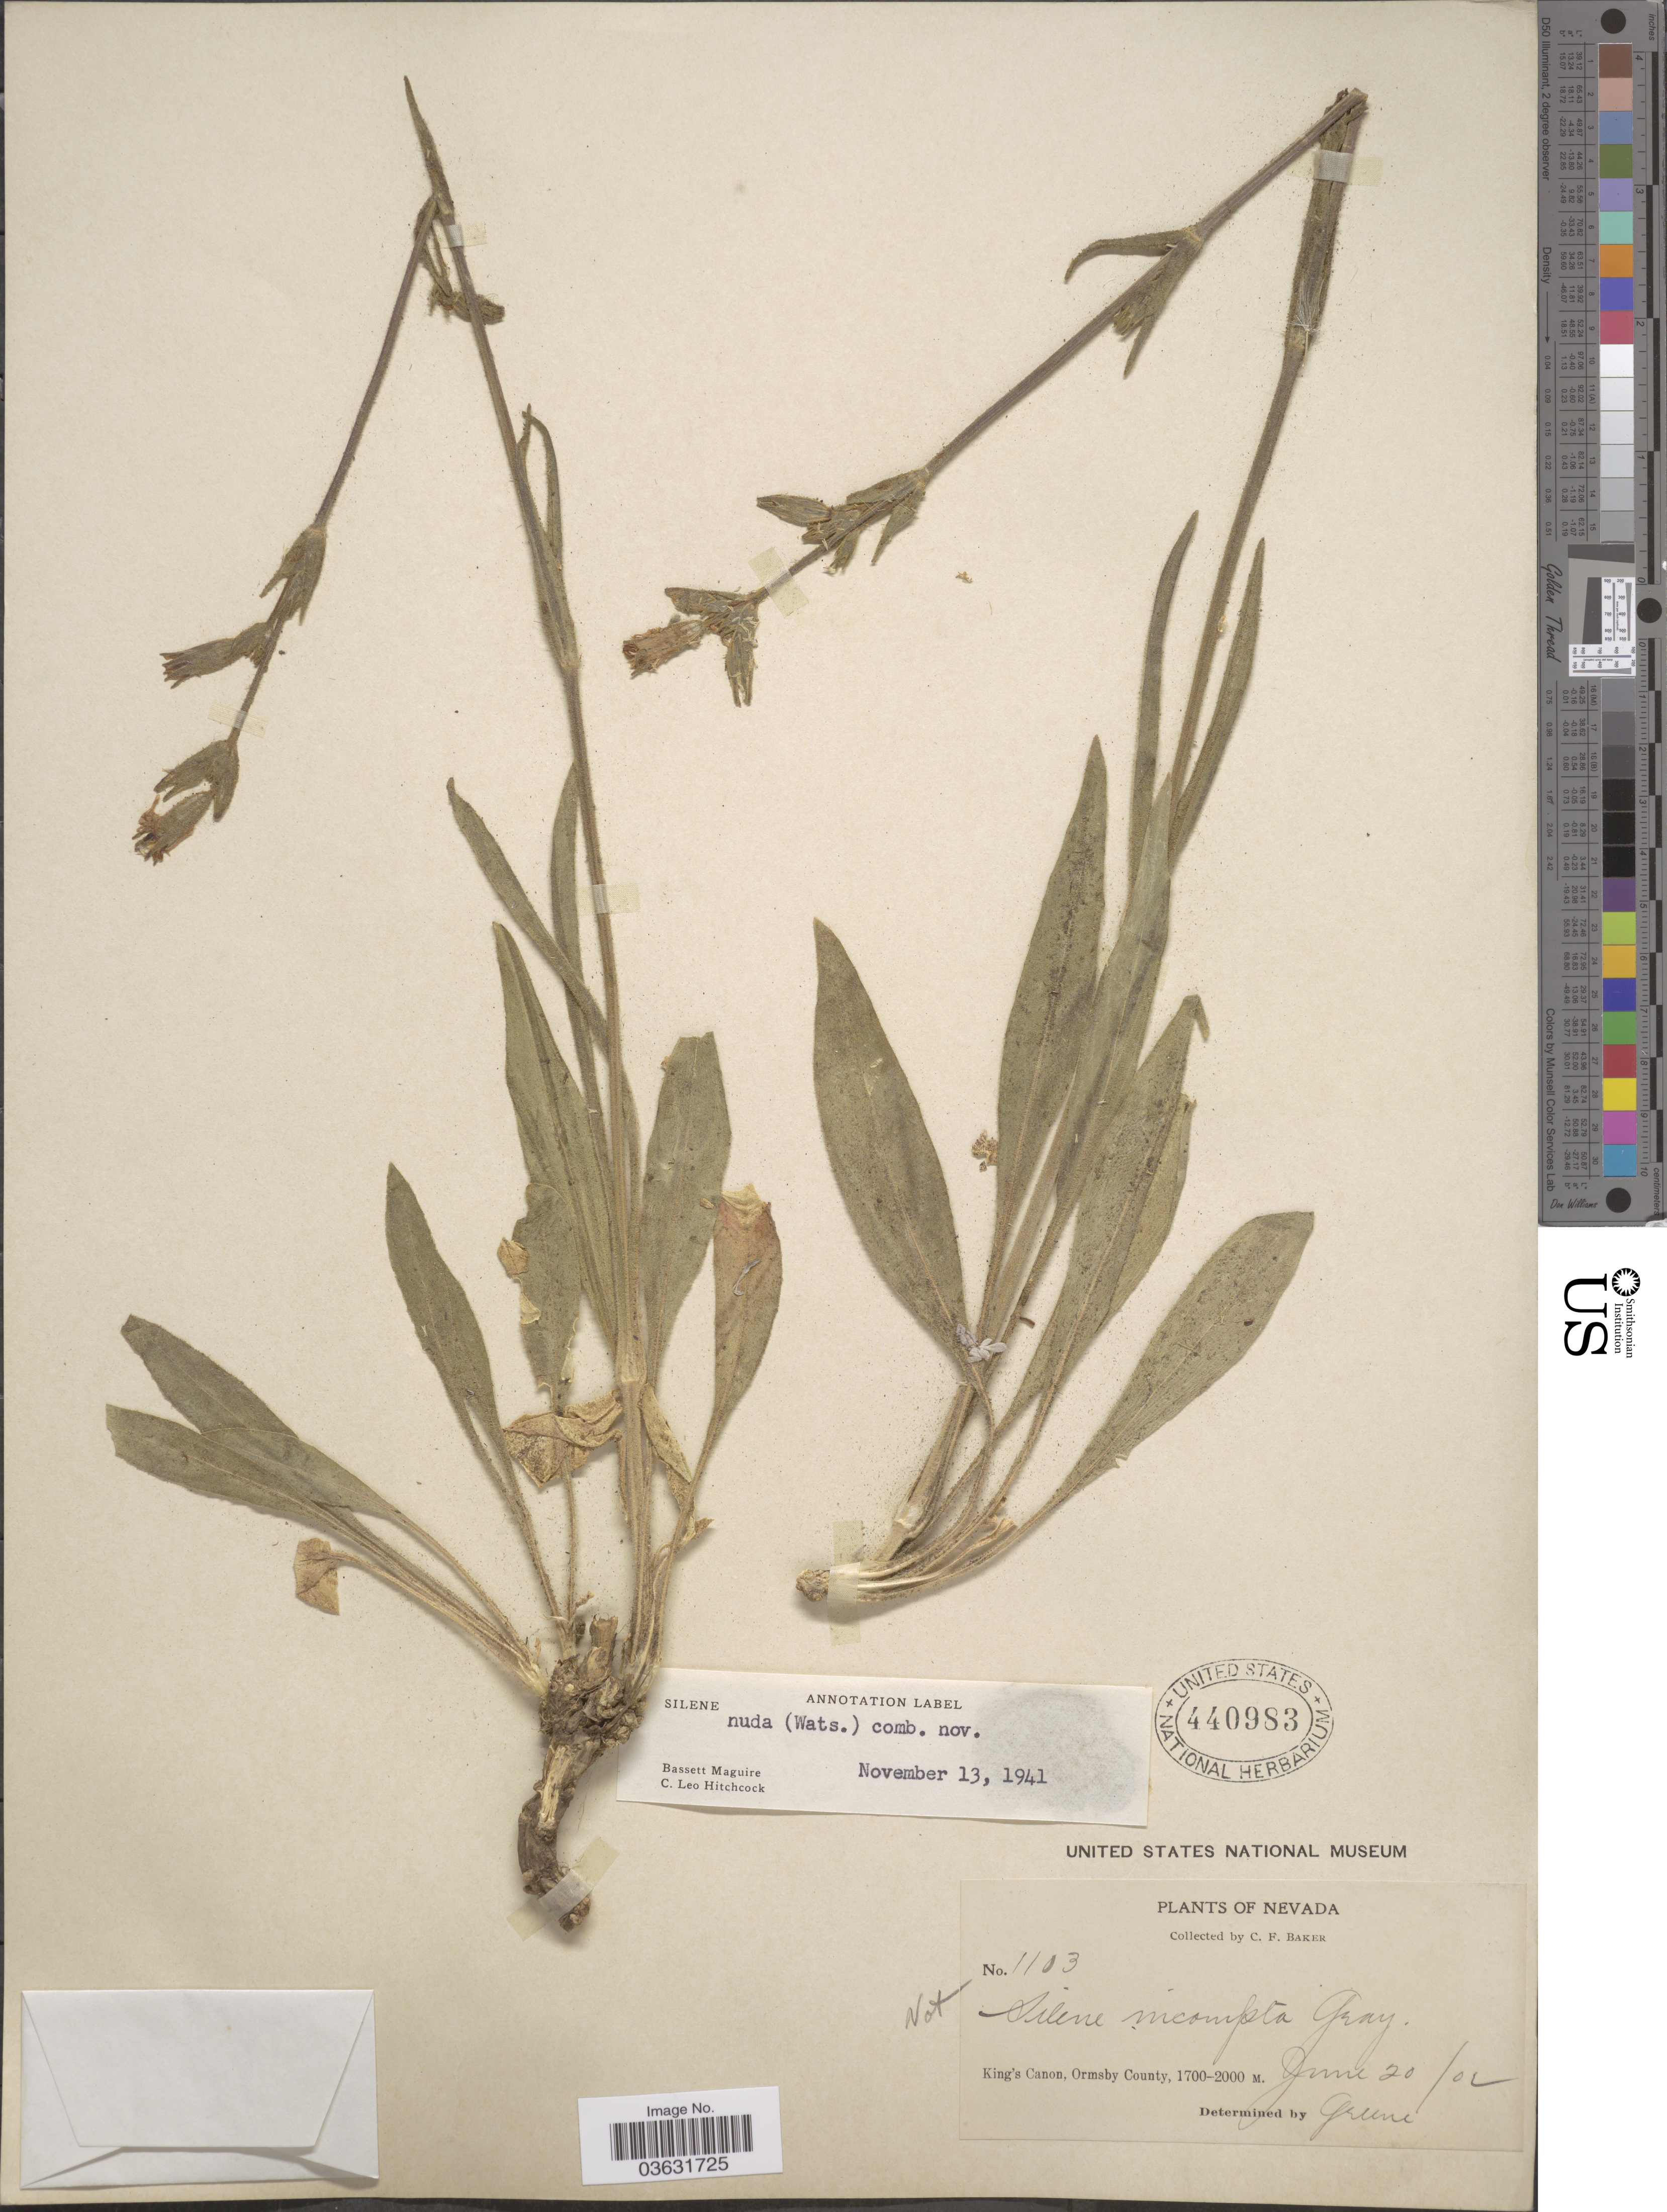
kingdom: Plantae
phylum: Tracheophyta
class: Magnoliopsida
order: Caryophyllales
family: Caryophyllaceae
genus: Silene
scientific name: Silene nuda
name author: (S. Watson) C.L. Hitchc. & Maguire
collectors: C. F. Baker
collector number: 1103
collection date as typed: Transcribed d/m/y: 20/6/2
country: United States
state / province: Nevada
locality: King's Canon, Ormsby County.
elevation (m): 1700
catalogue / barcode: US 440983